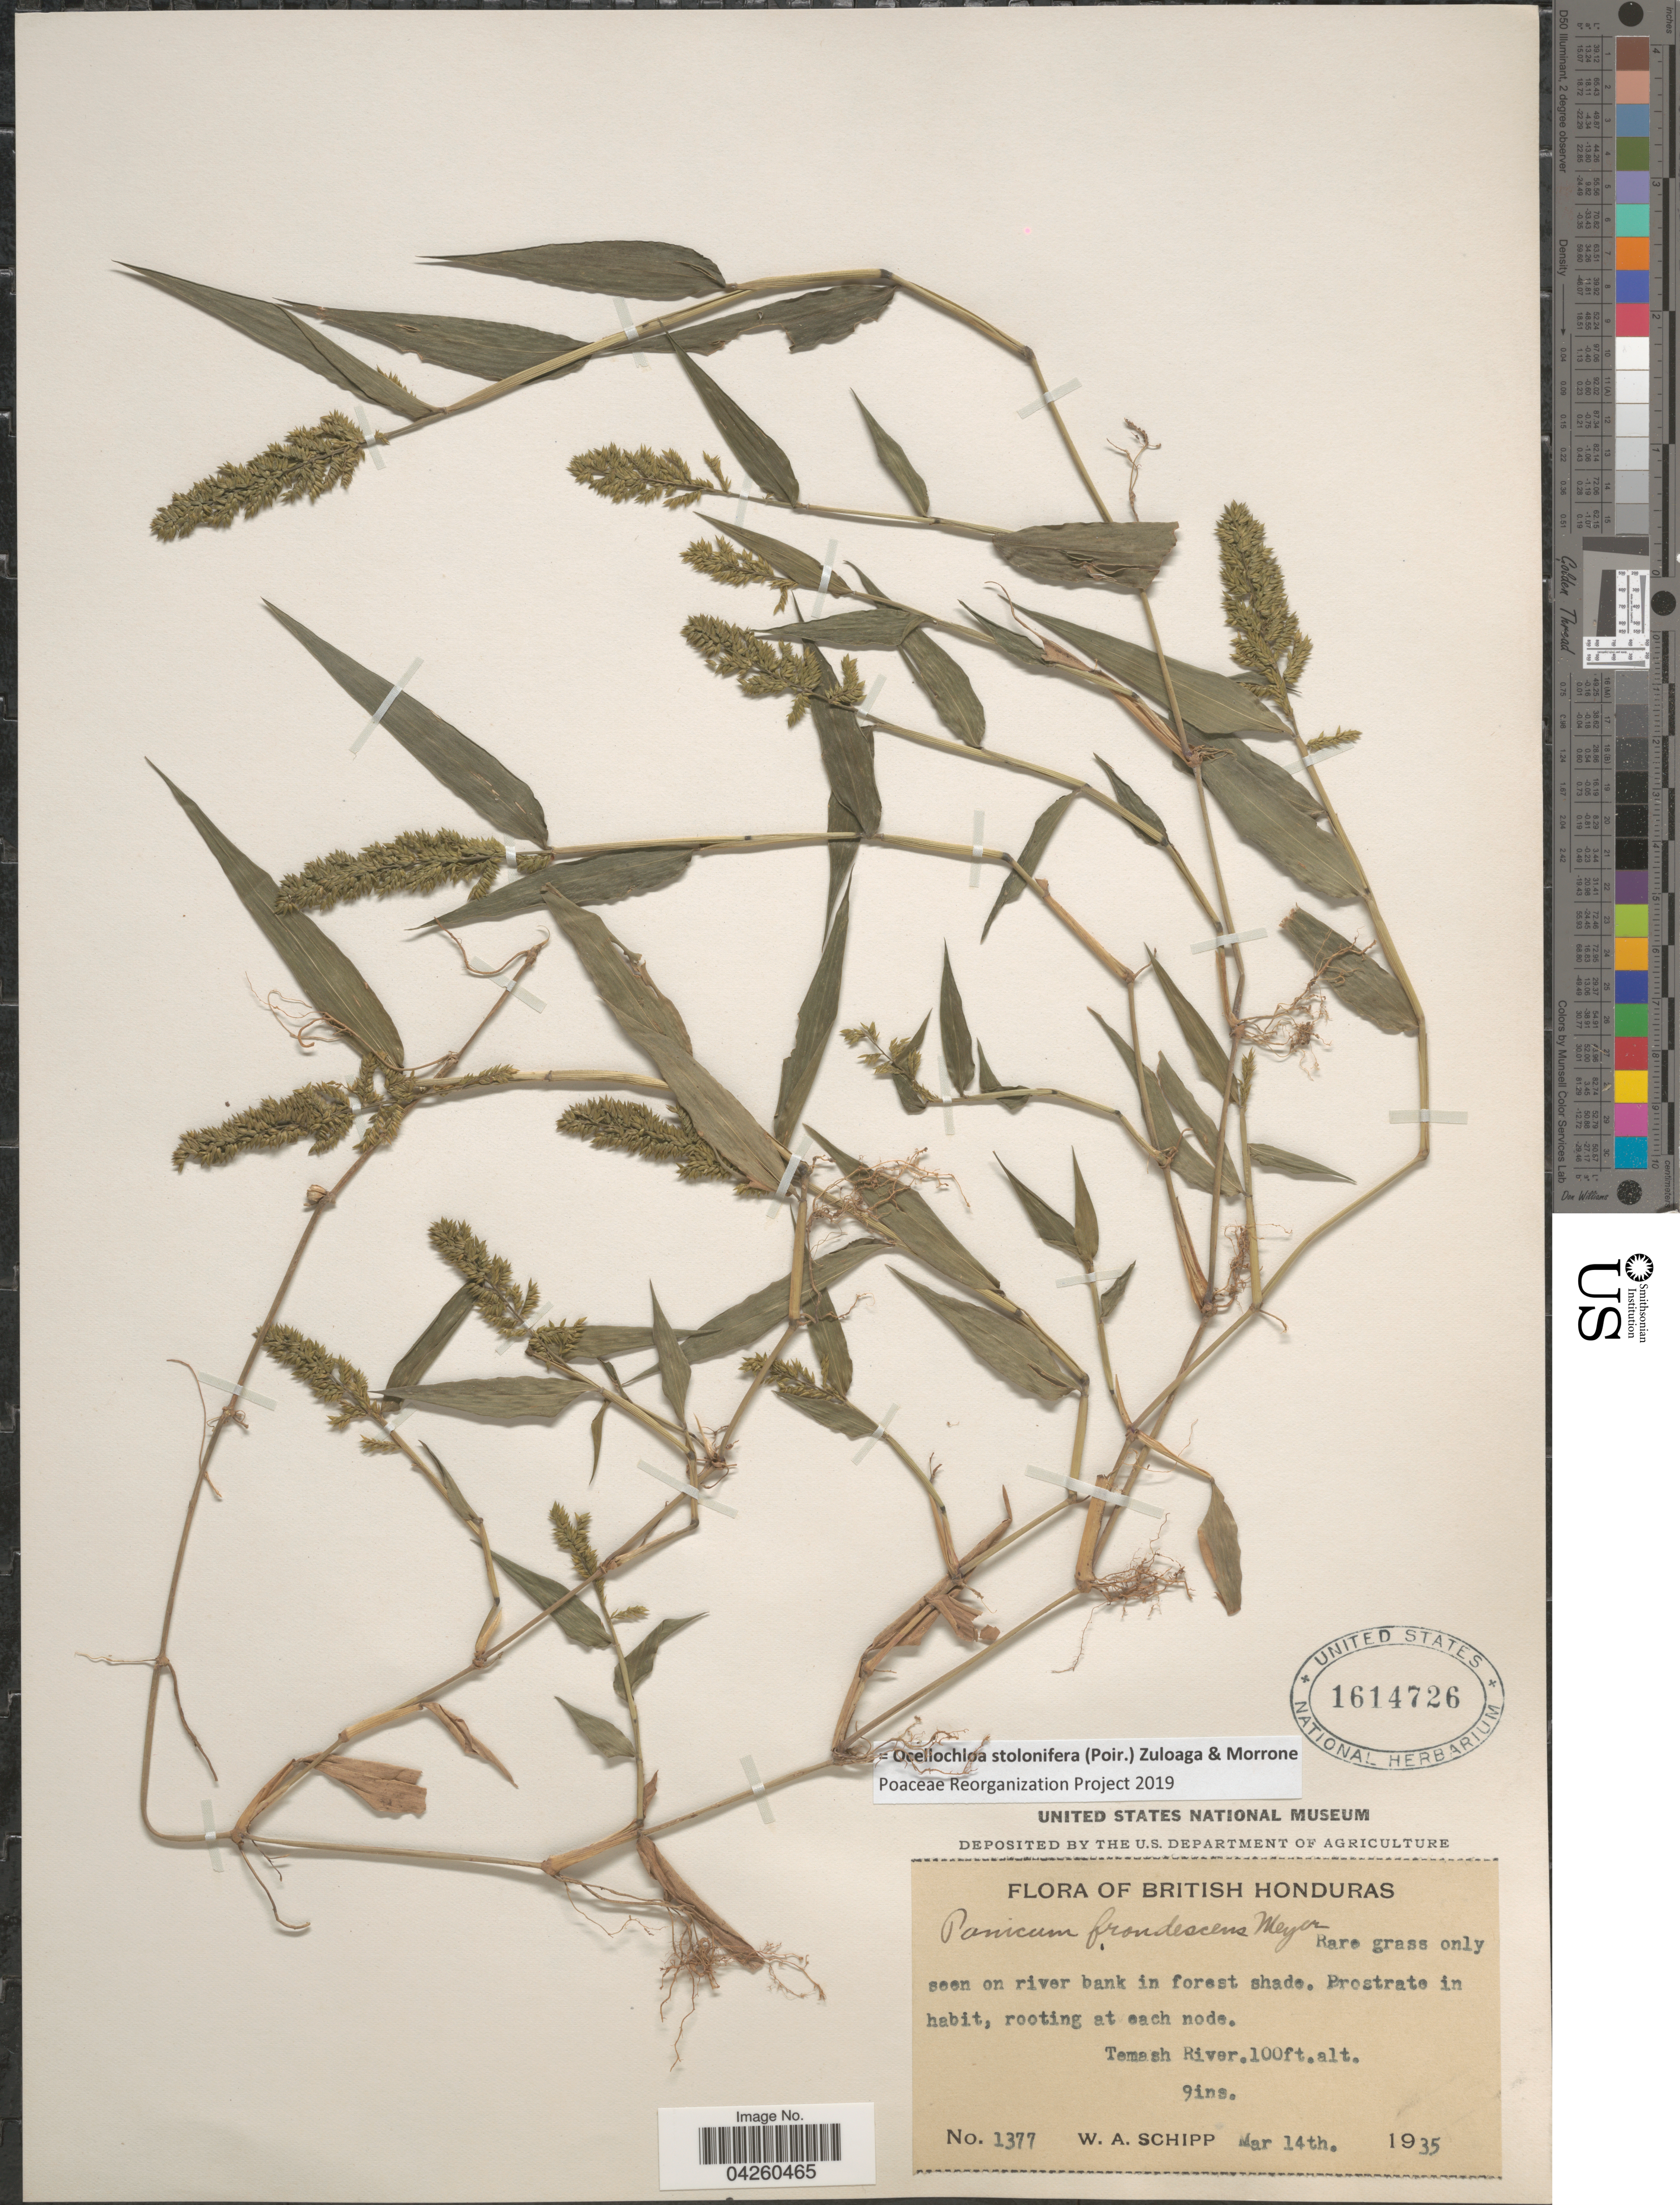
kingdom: Plantae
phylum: Tracheophyta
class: Liliopsida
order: Poales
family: Poaceae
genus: Ocellochloa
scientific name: Ocellochloa stolonifera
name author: (Poir.) Zuloaga & Morrone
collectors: W. Schipp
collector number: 1377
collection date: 1935-03-14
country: Belize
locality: British Honduras. Tamash River.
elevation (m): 30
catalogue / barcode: US 1614726